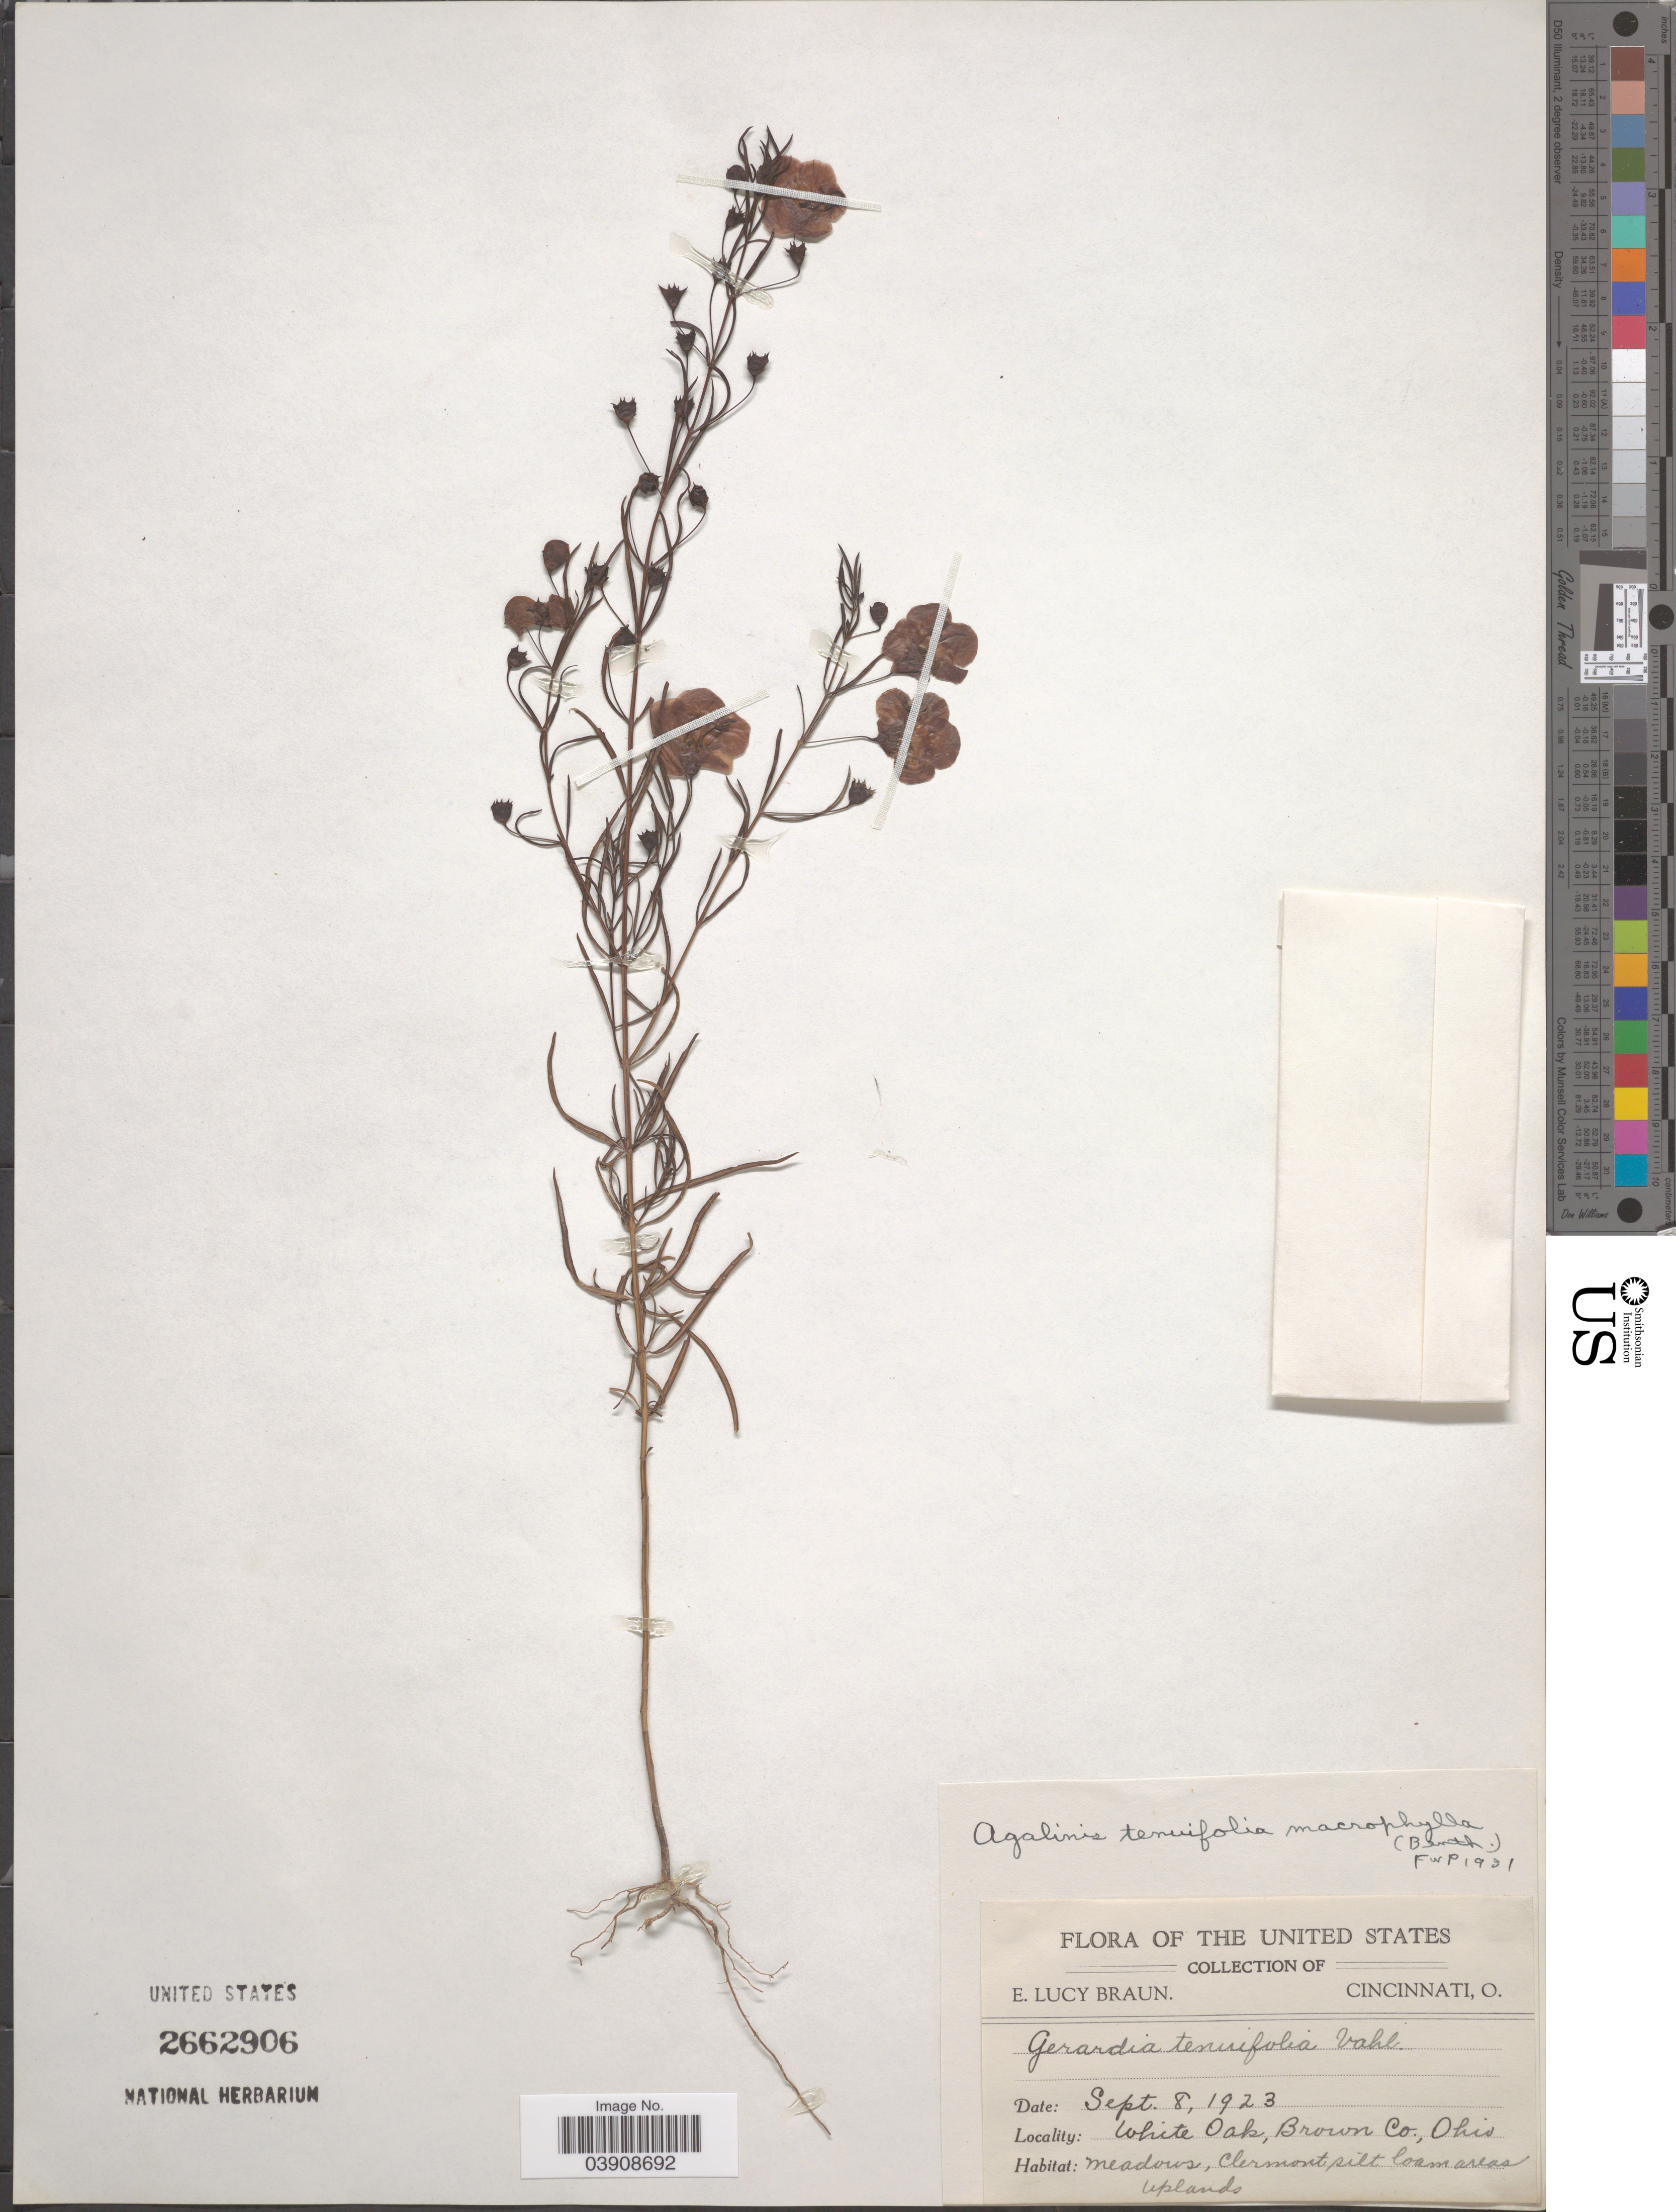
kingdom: Plantae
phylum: Tracheophyta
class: Magnoliopsida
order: Lamiales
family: Orobanchaceae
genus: Agalinis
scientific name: Agalinis tenuifolia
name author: (Vahl) Raf.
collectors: E. L. Braun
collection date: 1923-09-08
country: United States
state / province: Ohio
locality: White Oak, Brown Co. Meadows, Clermont silt loam areas uplands.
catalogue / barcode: US 2662906